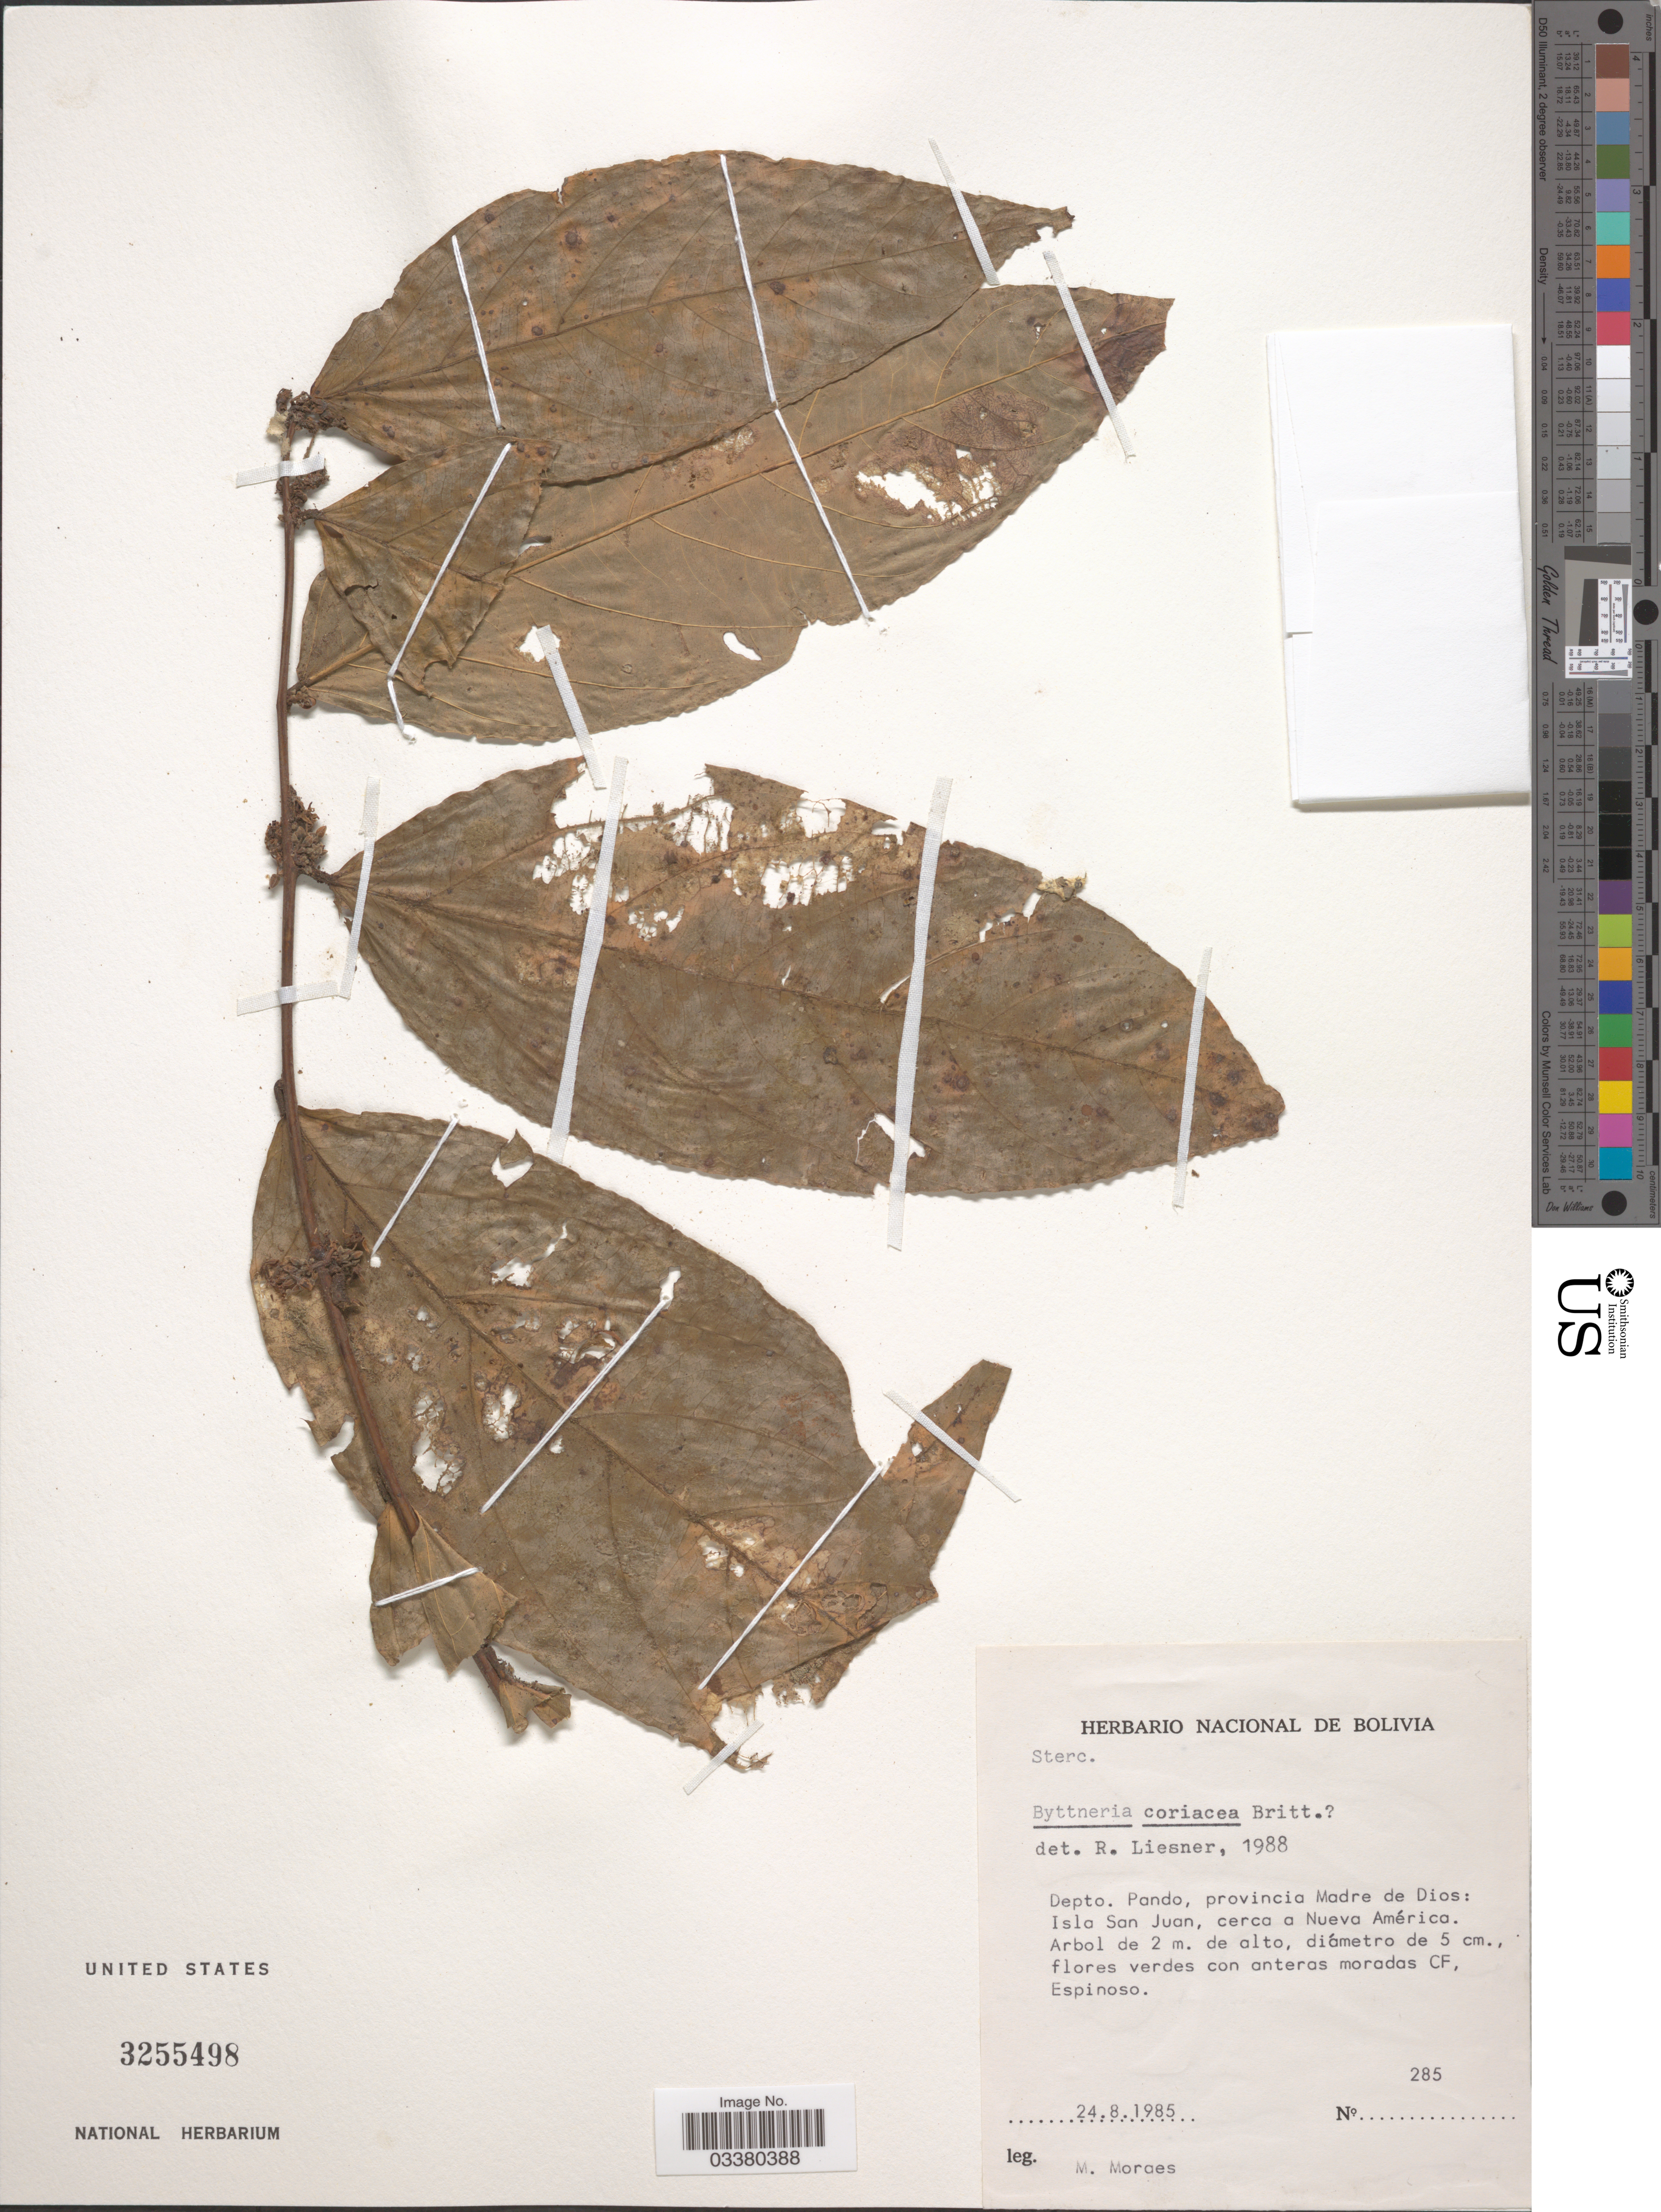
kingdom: Plantae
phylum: Tracheophyta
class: Magnoliopsida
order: Malvales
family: Malvaceae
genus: Byttneria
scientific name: Byttneria coriacea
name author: Britton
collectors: M. Moraes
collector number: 285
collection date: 1985-08-24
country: Bolivia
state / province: Pando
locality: Depto. Pando, provincia Madre de Dios: Isla San Juan, cerca a Nueva América.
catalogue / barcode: US 3255498